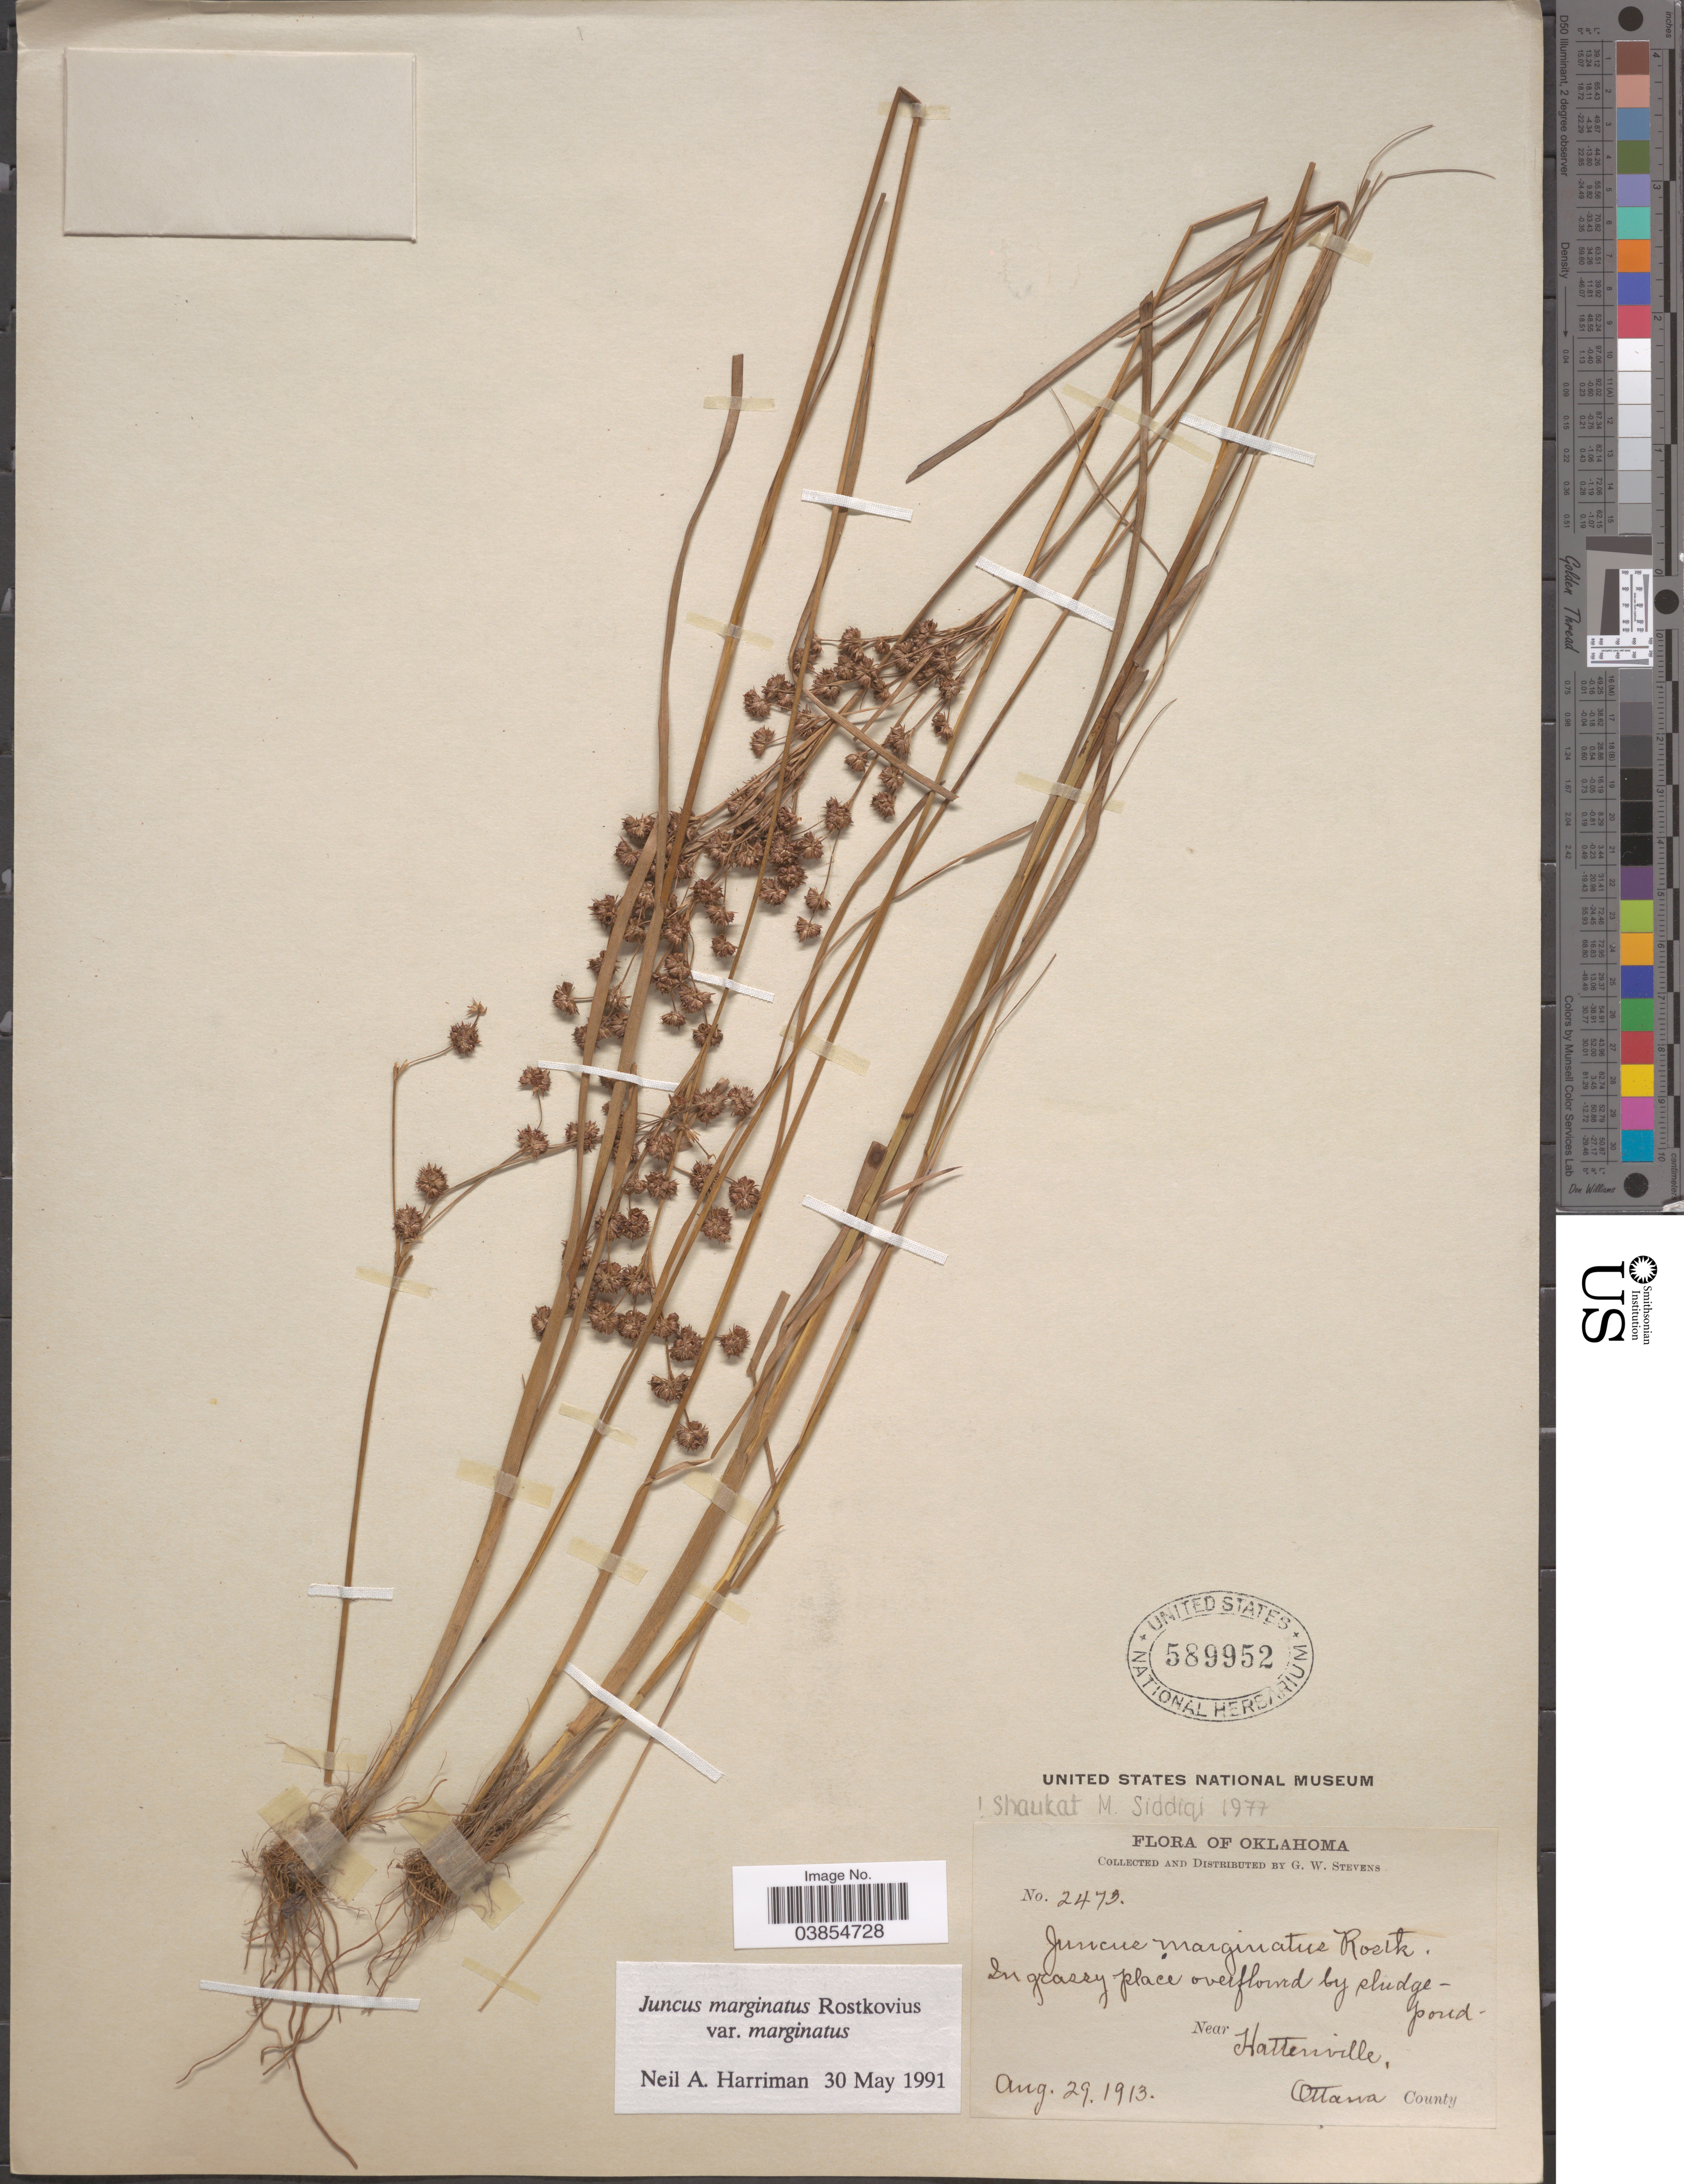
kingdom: Plantae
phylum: Tracheophyta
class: Liliopsida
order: Poales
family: Juncaceae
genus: Juncus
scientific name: Juncus marginatus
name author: Rostk.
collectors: G. W. Stevens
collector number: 2473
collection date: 1913-08-29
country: United States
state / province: Oklahoma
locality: Near Hattenville, Ottawa County.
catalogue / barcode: US 589952